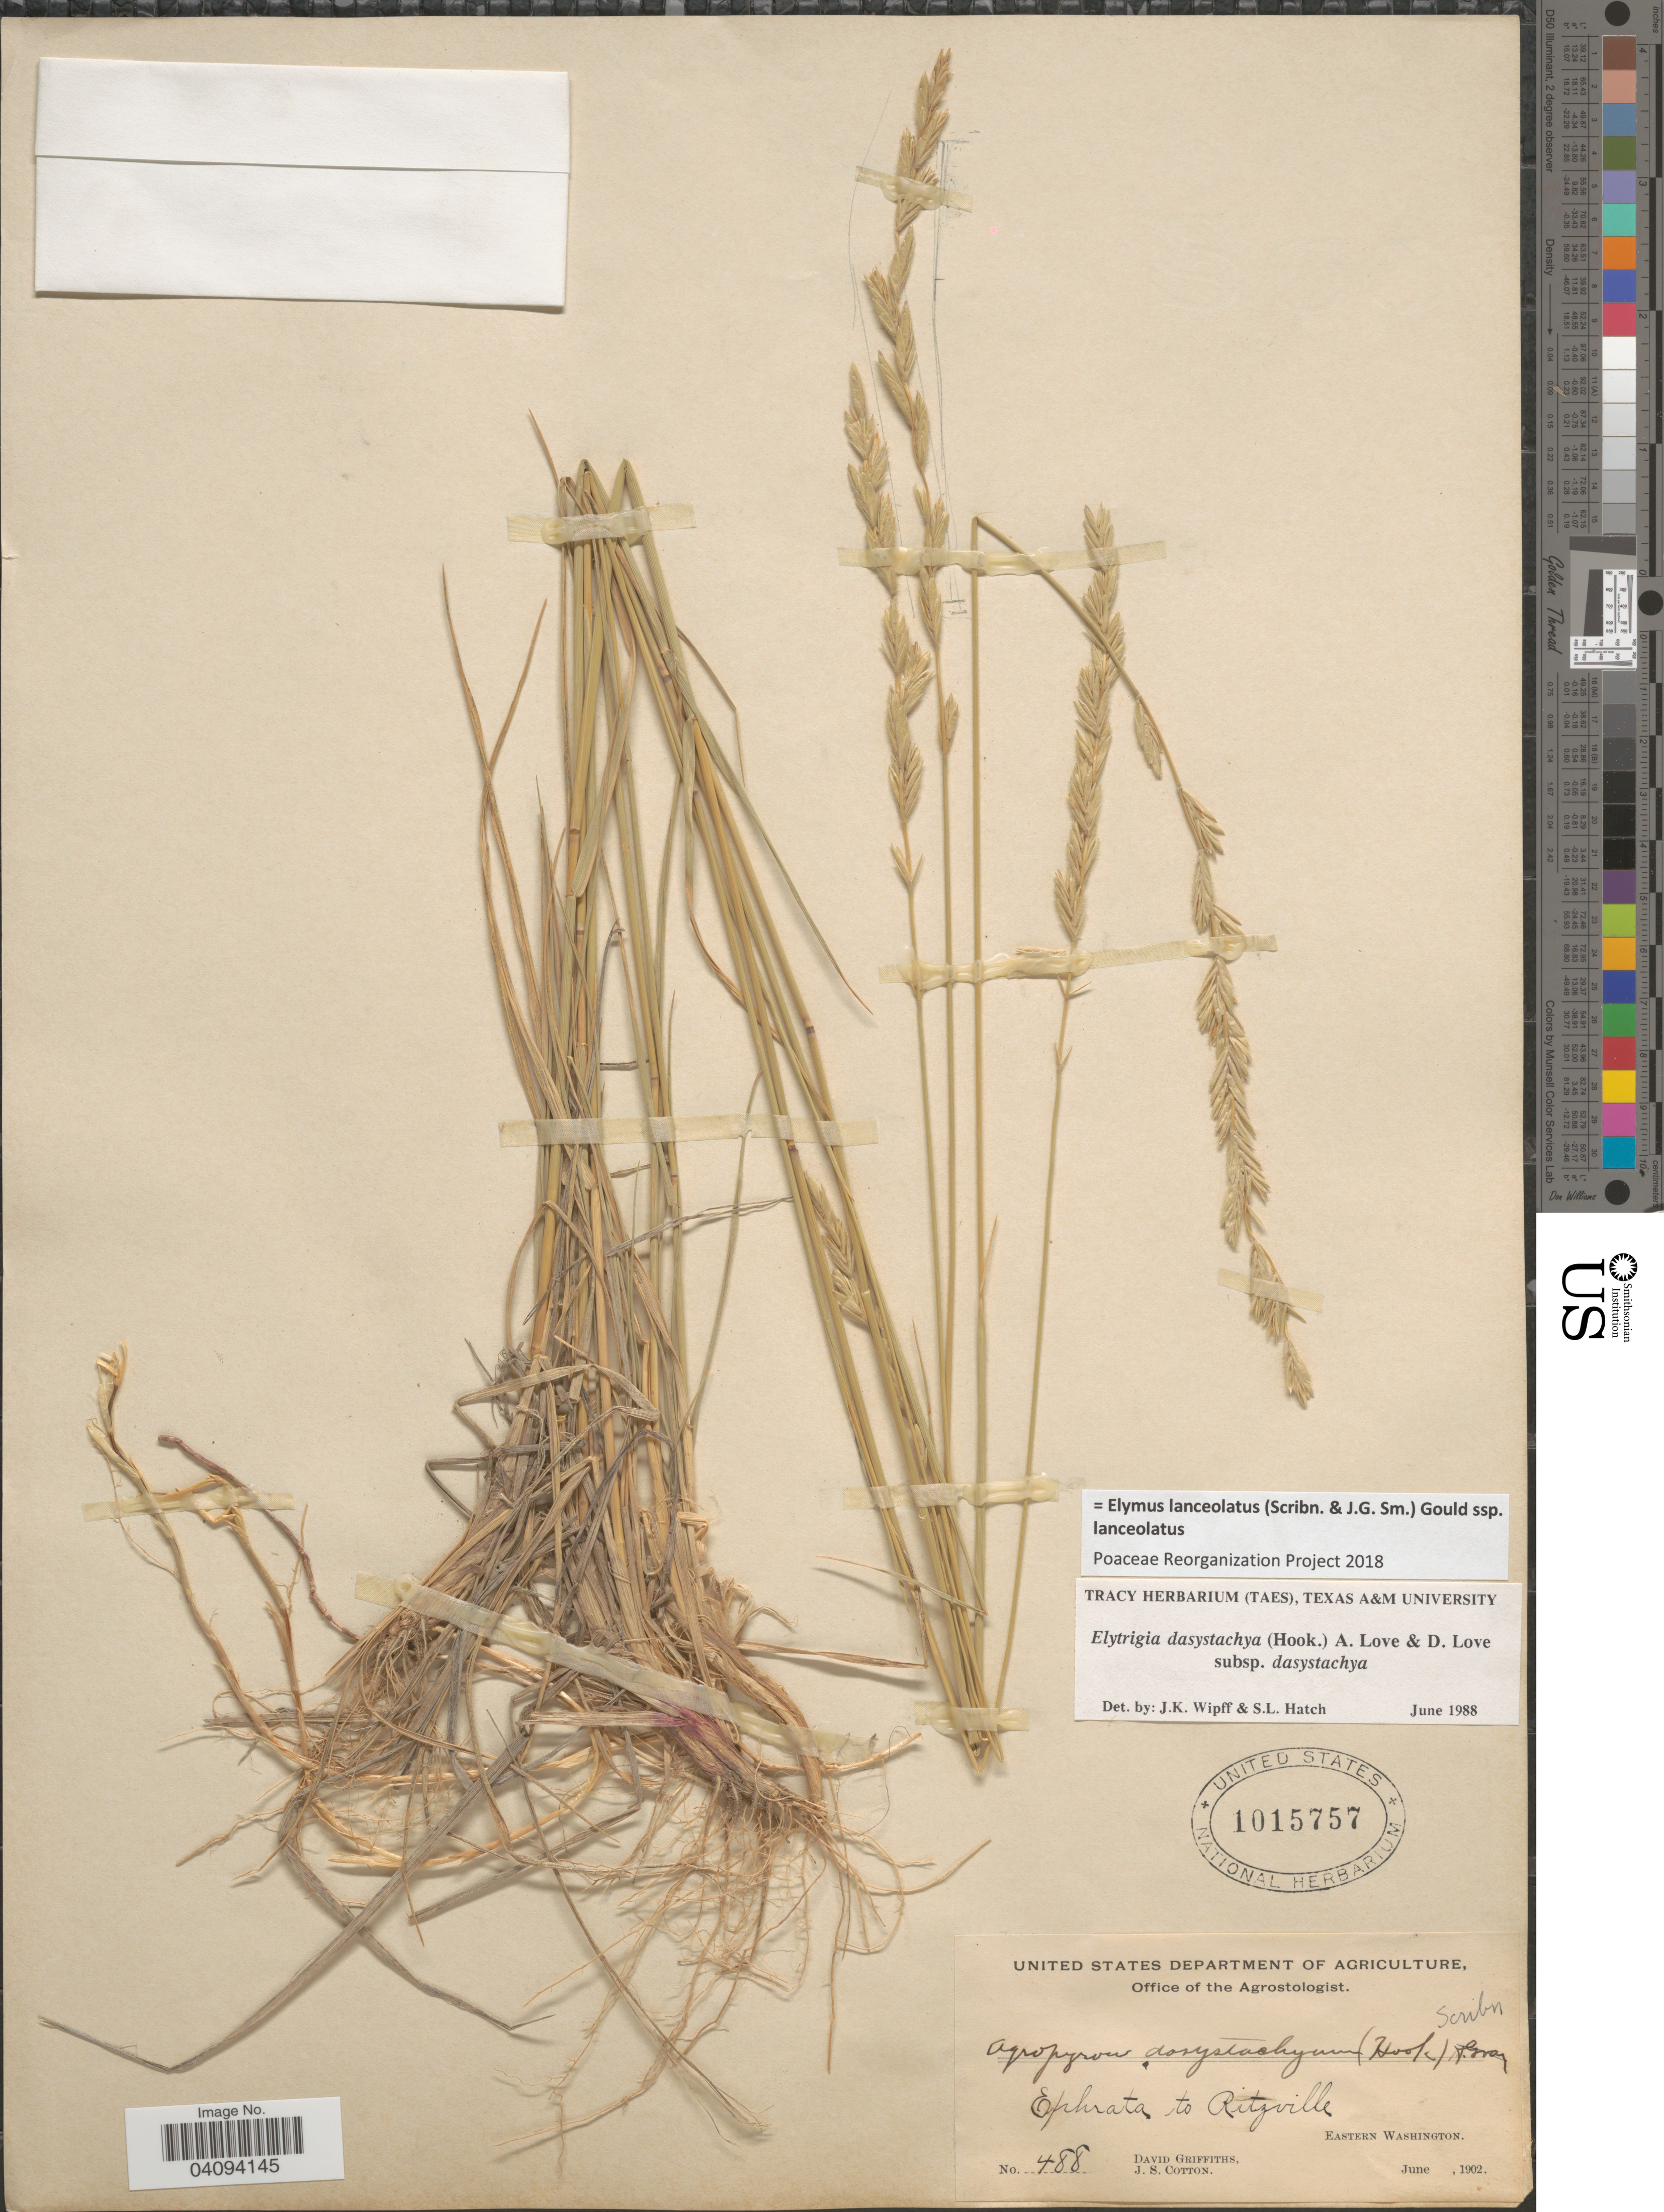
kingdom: Plantae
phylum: Tracheophyta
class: Liliopsida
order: Poales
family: Poaceae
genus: Elymus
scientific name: Elymus lanceolatus subsp. lanceolatus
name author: (Scribn. & J.G. Sm.) Gould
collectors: D. Griffiths & J. S. Cotton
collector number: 488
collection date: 1902-06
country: United States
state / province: Washington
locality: Ephrata to Ritzville. Eastern Washington.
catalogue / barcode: US 1015757